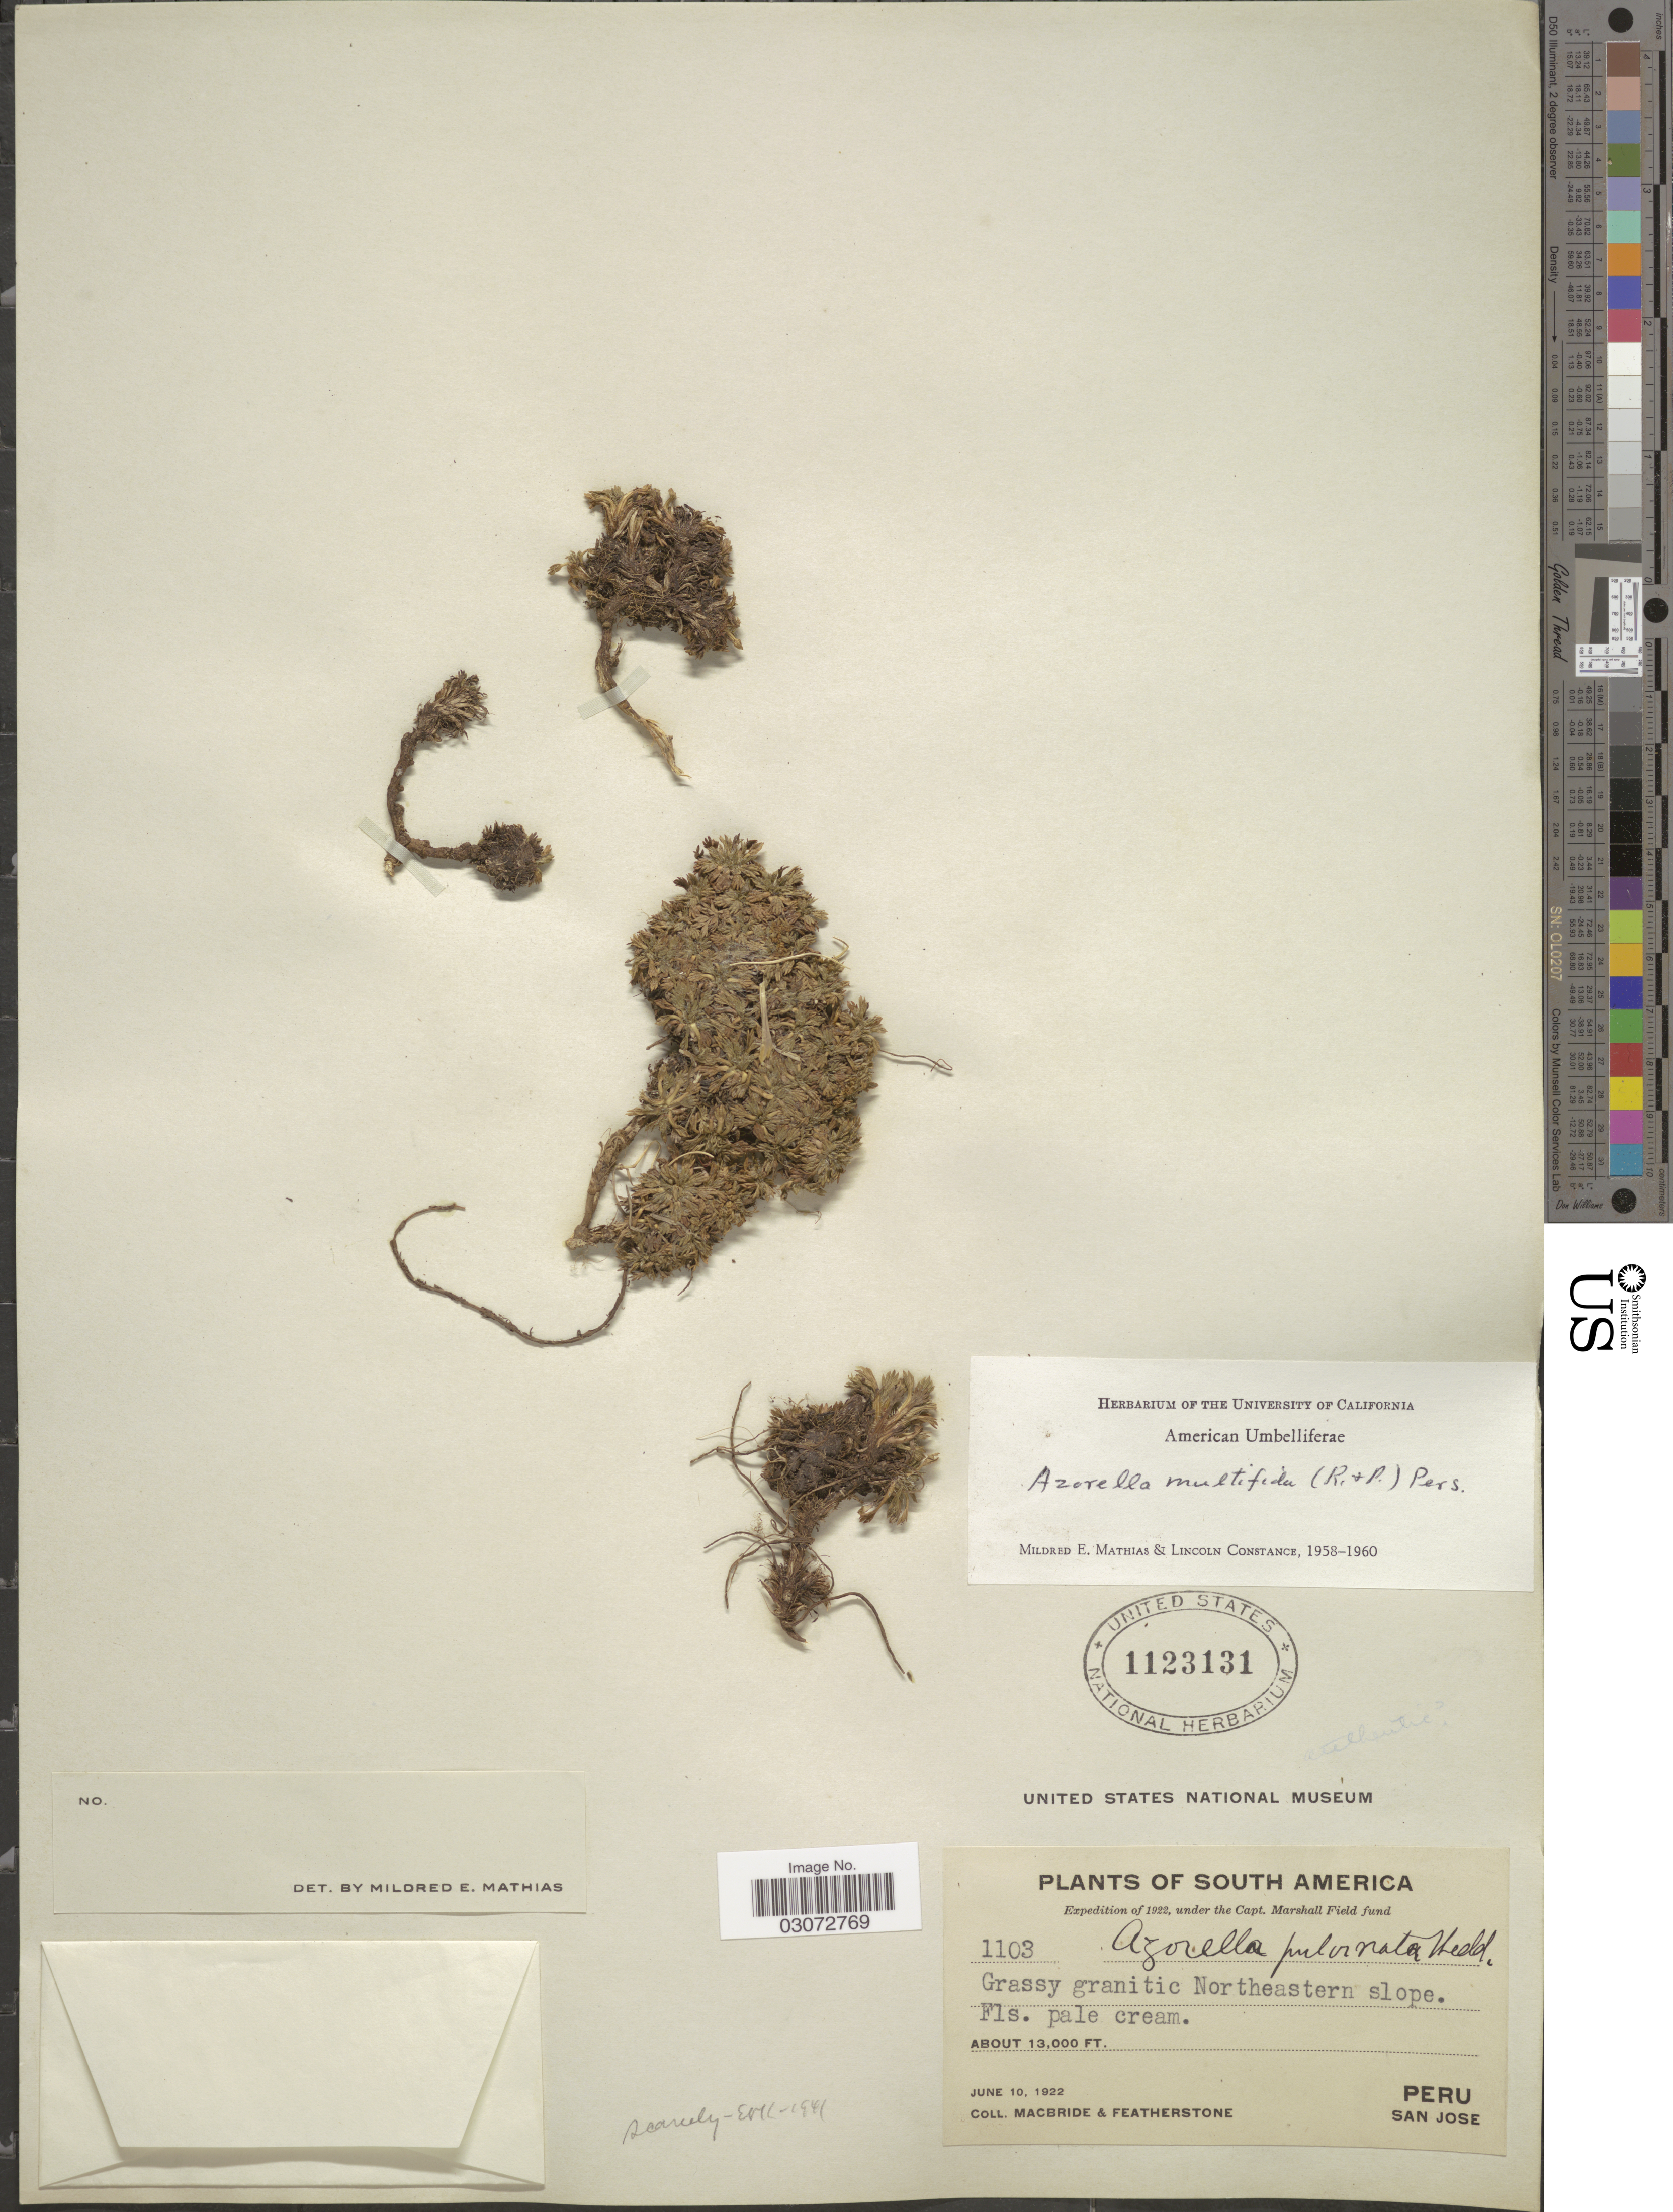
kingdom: Plantae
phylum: Tracheophyta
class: Magnoliopsida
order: Apiales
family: Apiaceae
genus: Azorella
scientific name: Azorella multifida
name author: (Ruiz & Pav.) Pers.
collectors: Macbride, -- & -. Featherstone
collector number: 1103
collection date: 1922-06-10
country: Peru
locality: San Jose.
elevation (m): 3962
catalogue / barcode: US 1123131